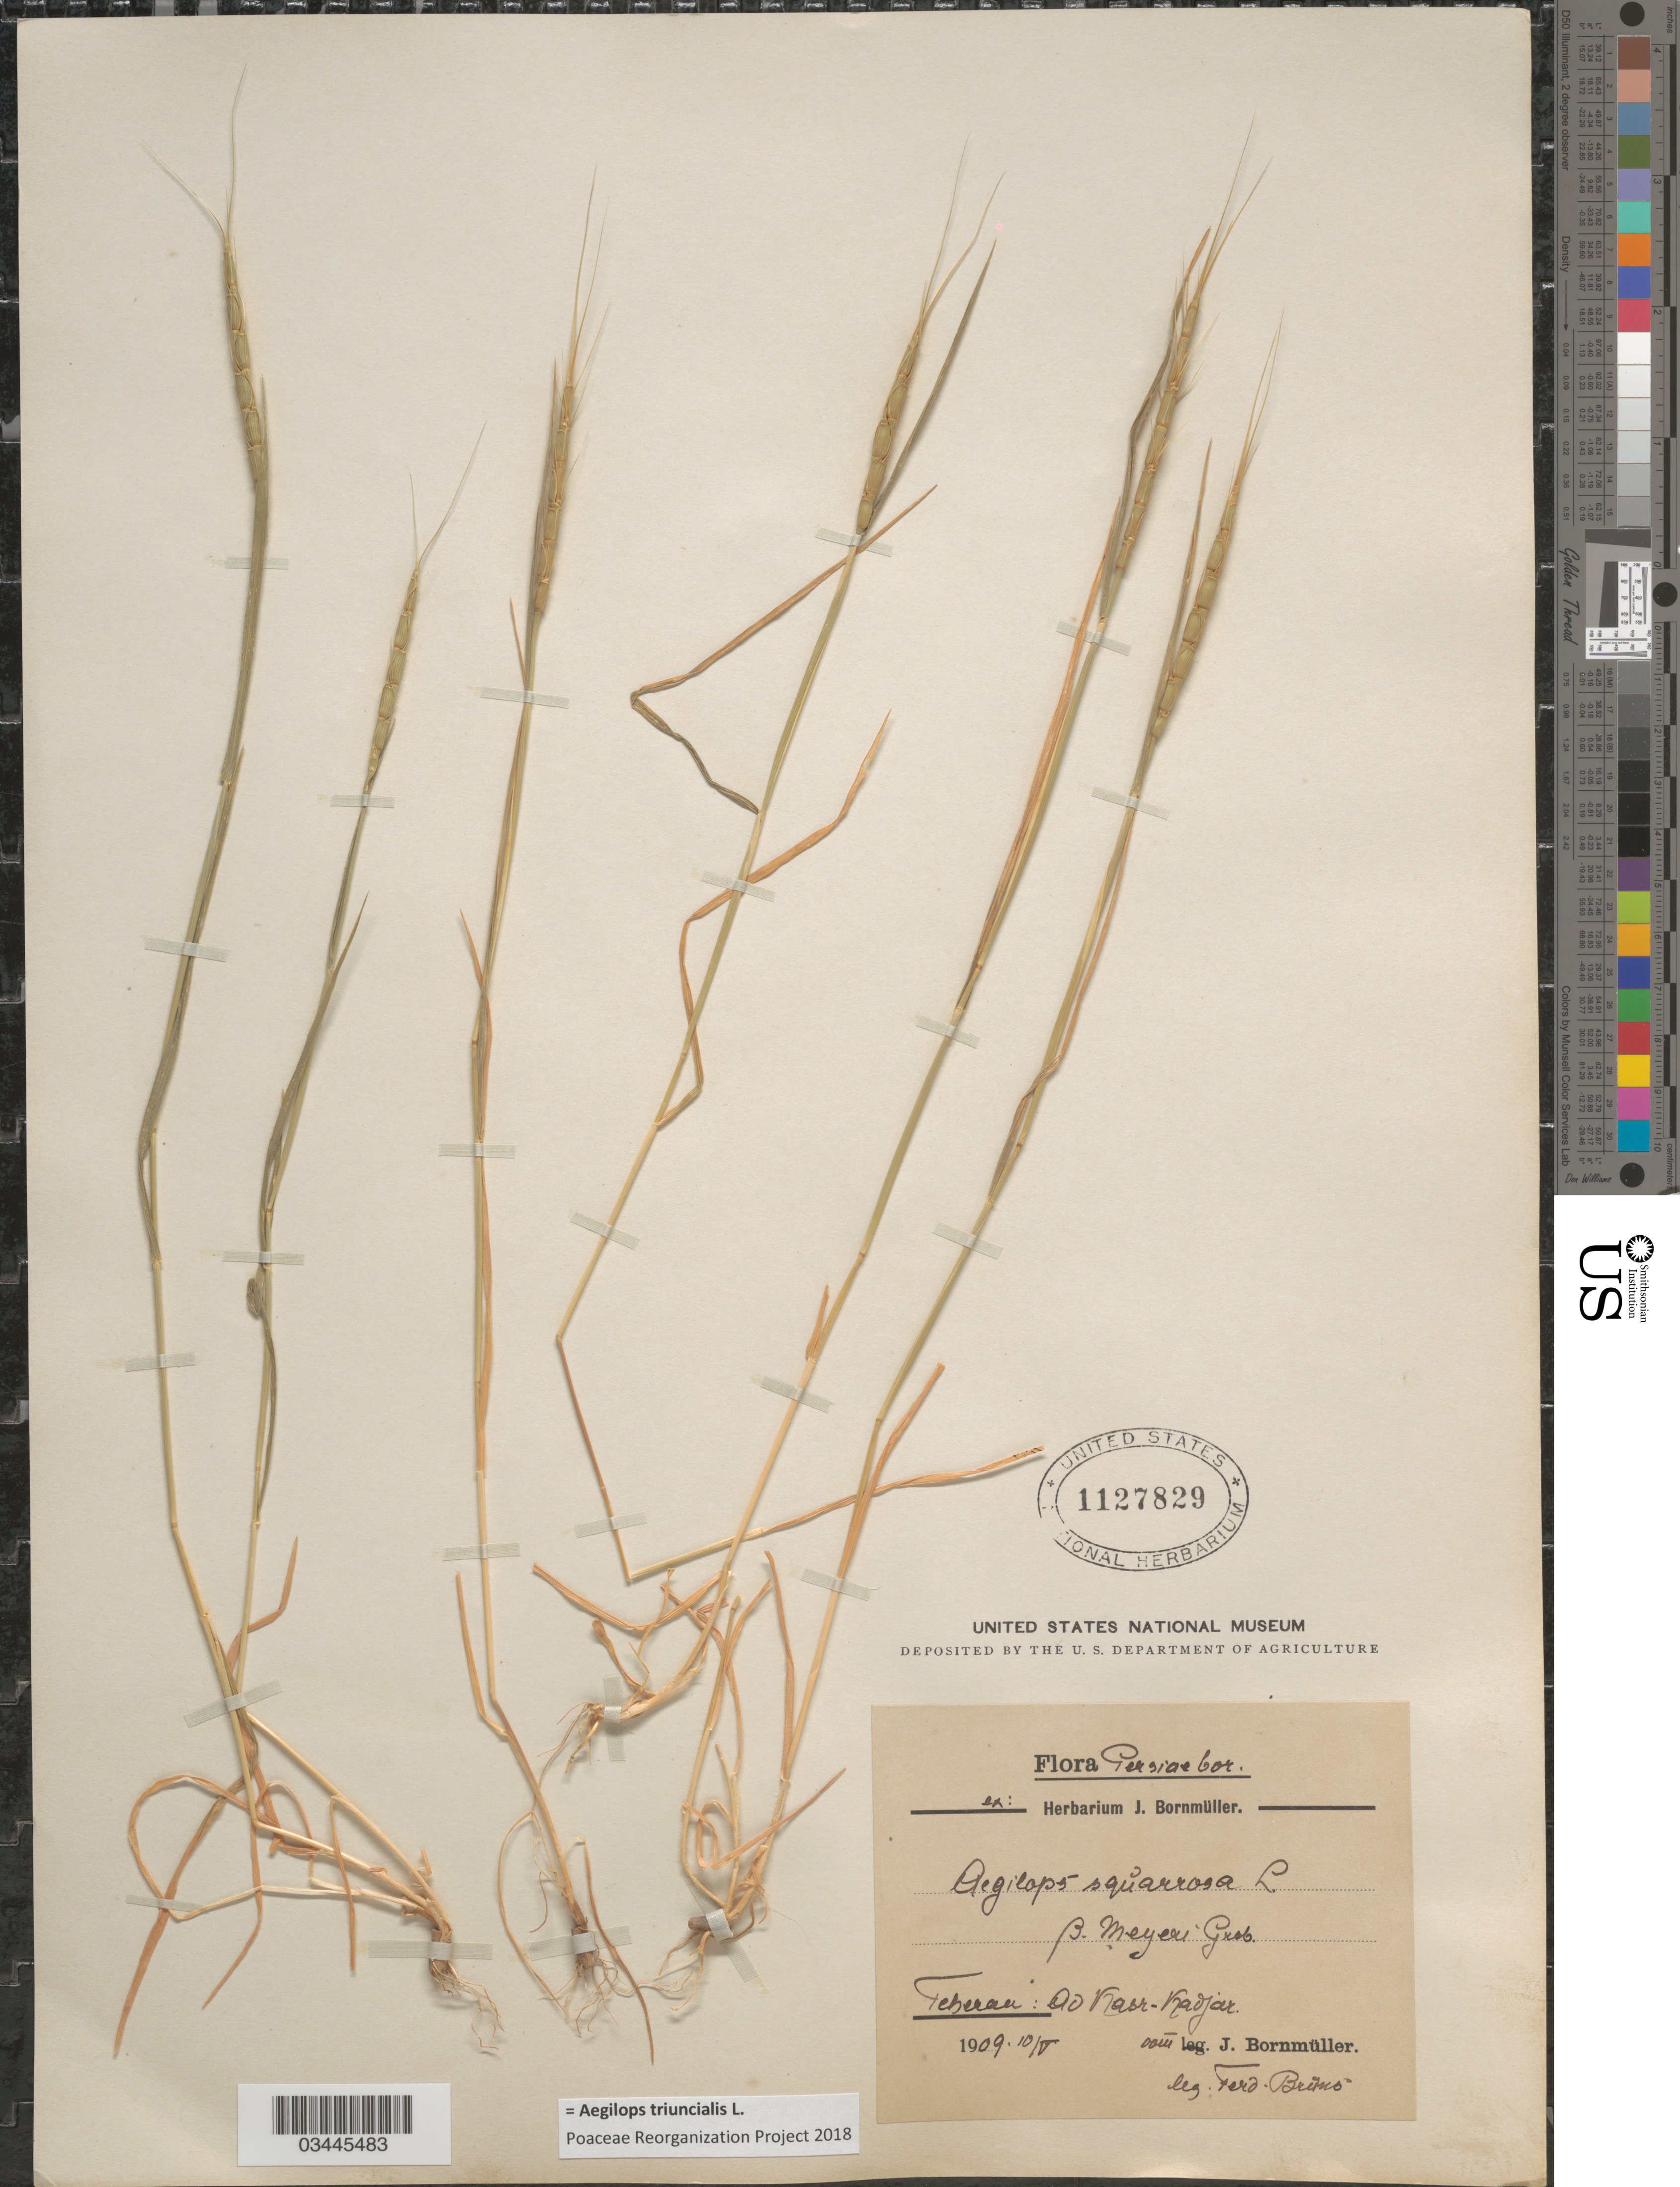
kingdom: Plantae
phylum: Tracheophyta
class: Liliopsida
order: Poales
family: Poaceae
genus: Aegilops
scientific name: Aegilops triuncialis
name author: L.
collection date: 1909-05-10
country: Iran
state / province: Tehran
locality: Persiae bor. Teheran: Ad Kasr-Kadjar.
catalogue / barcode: US 1127829